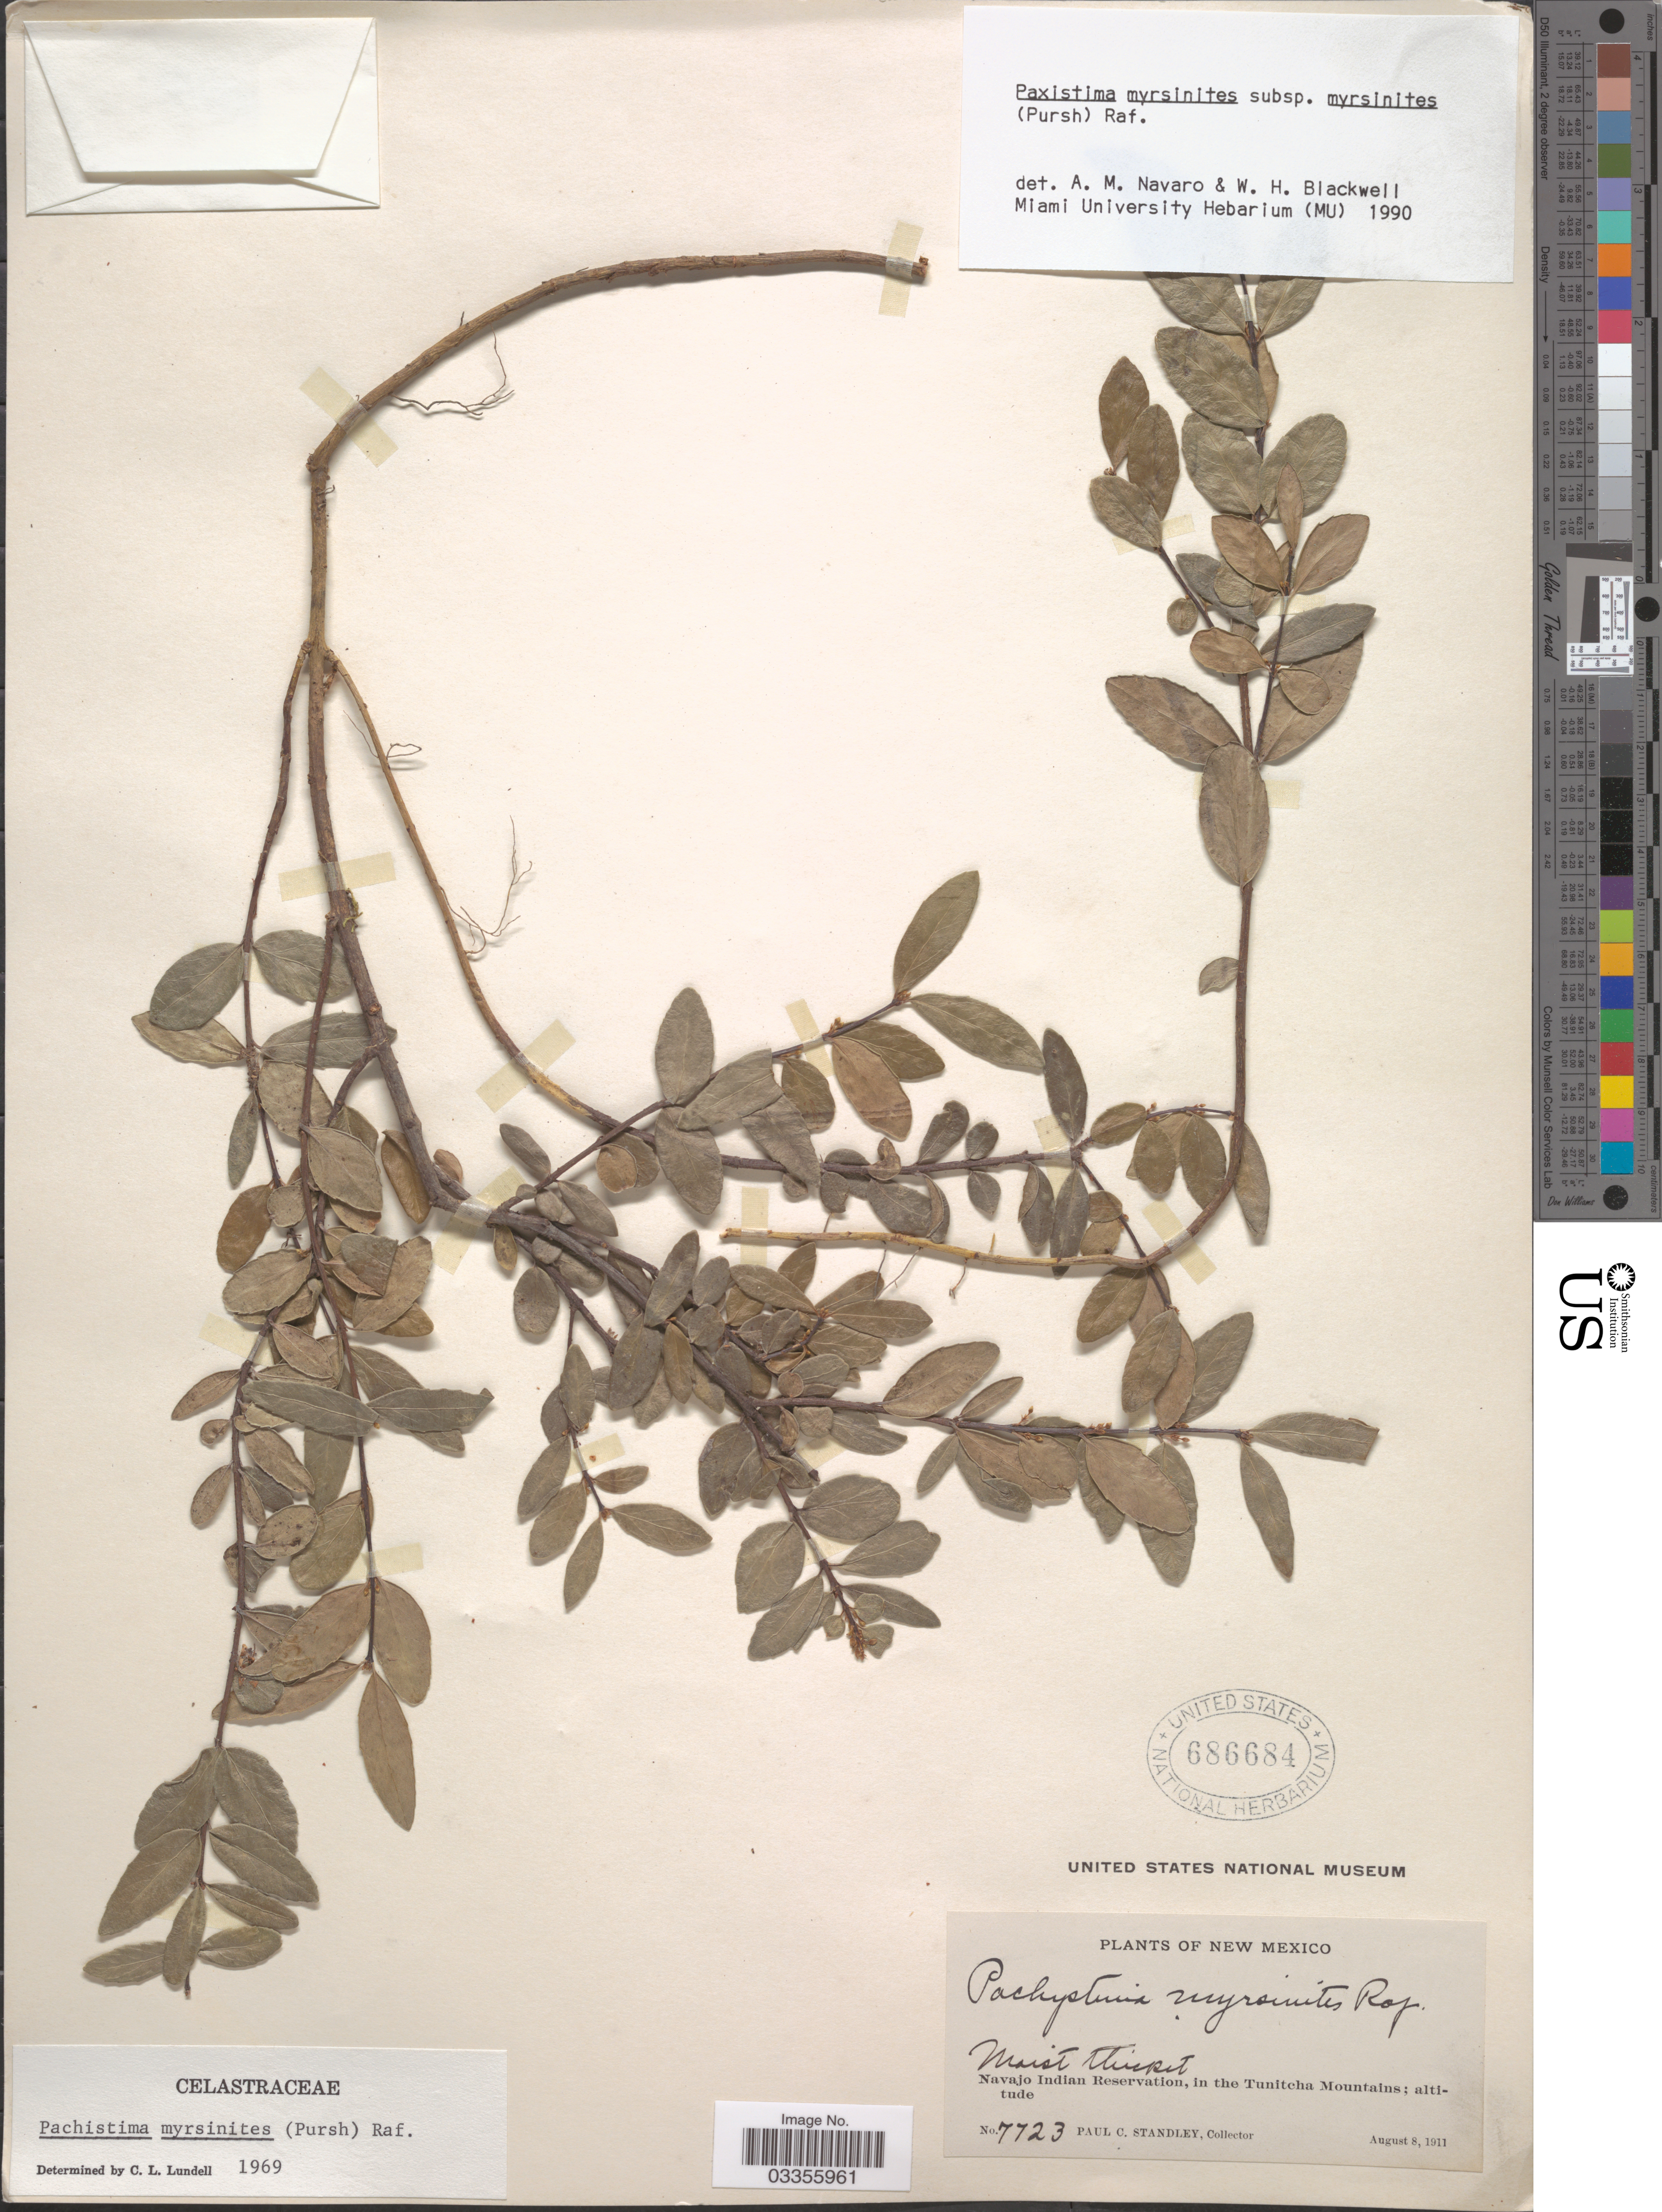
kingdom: Plantae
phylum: Tracheophyta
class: Magnoliopsida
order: Celastrales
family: Celastraceae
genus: Paxistima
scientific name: Paxistima myrsinites subsp. myrsinites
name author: (Pursh) Raf.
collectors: P. C. Standley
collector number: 7723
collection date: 1911-08-08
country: United States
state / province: New Mexico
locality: Navajo Indian Reservation, in the Tunitcha Mountains.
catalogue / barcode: US 686684